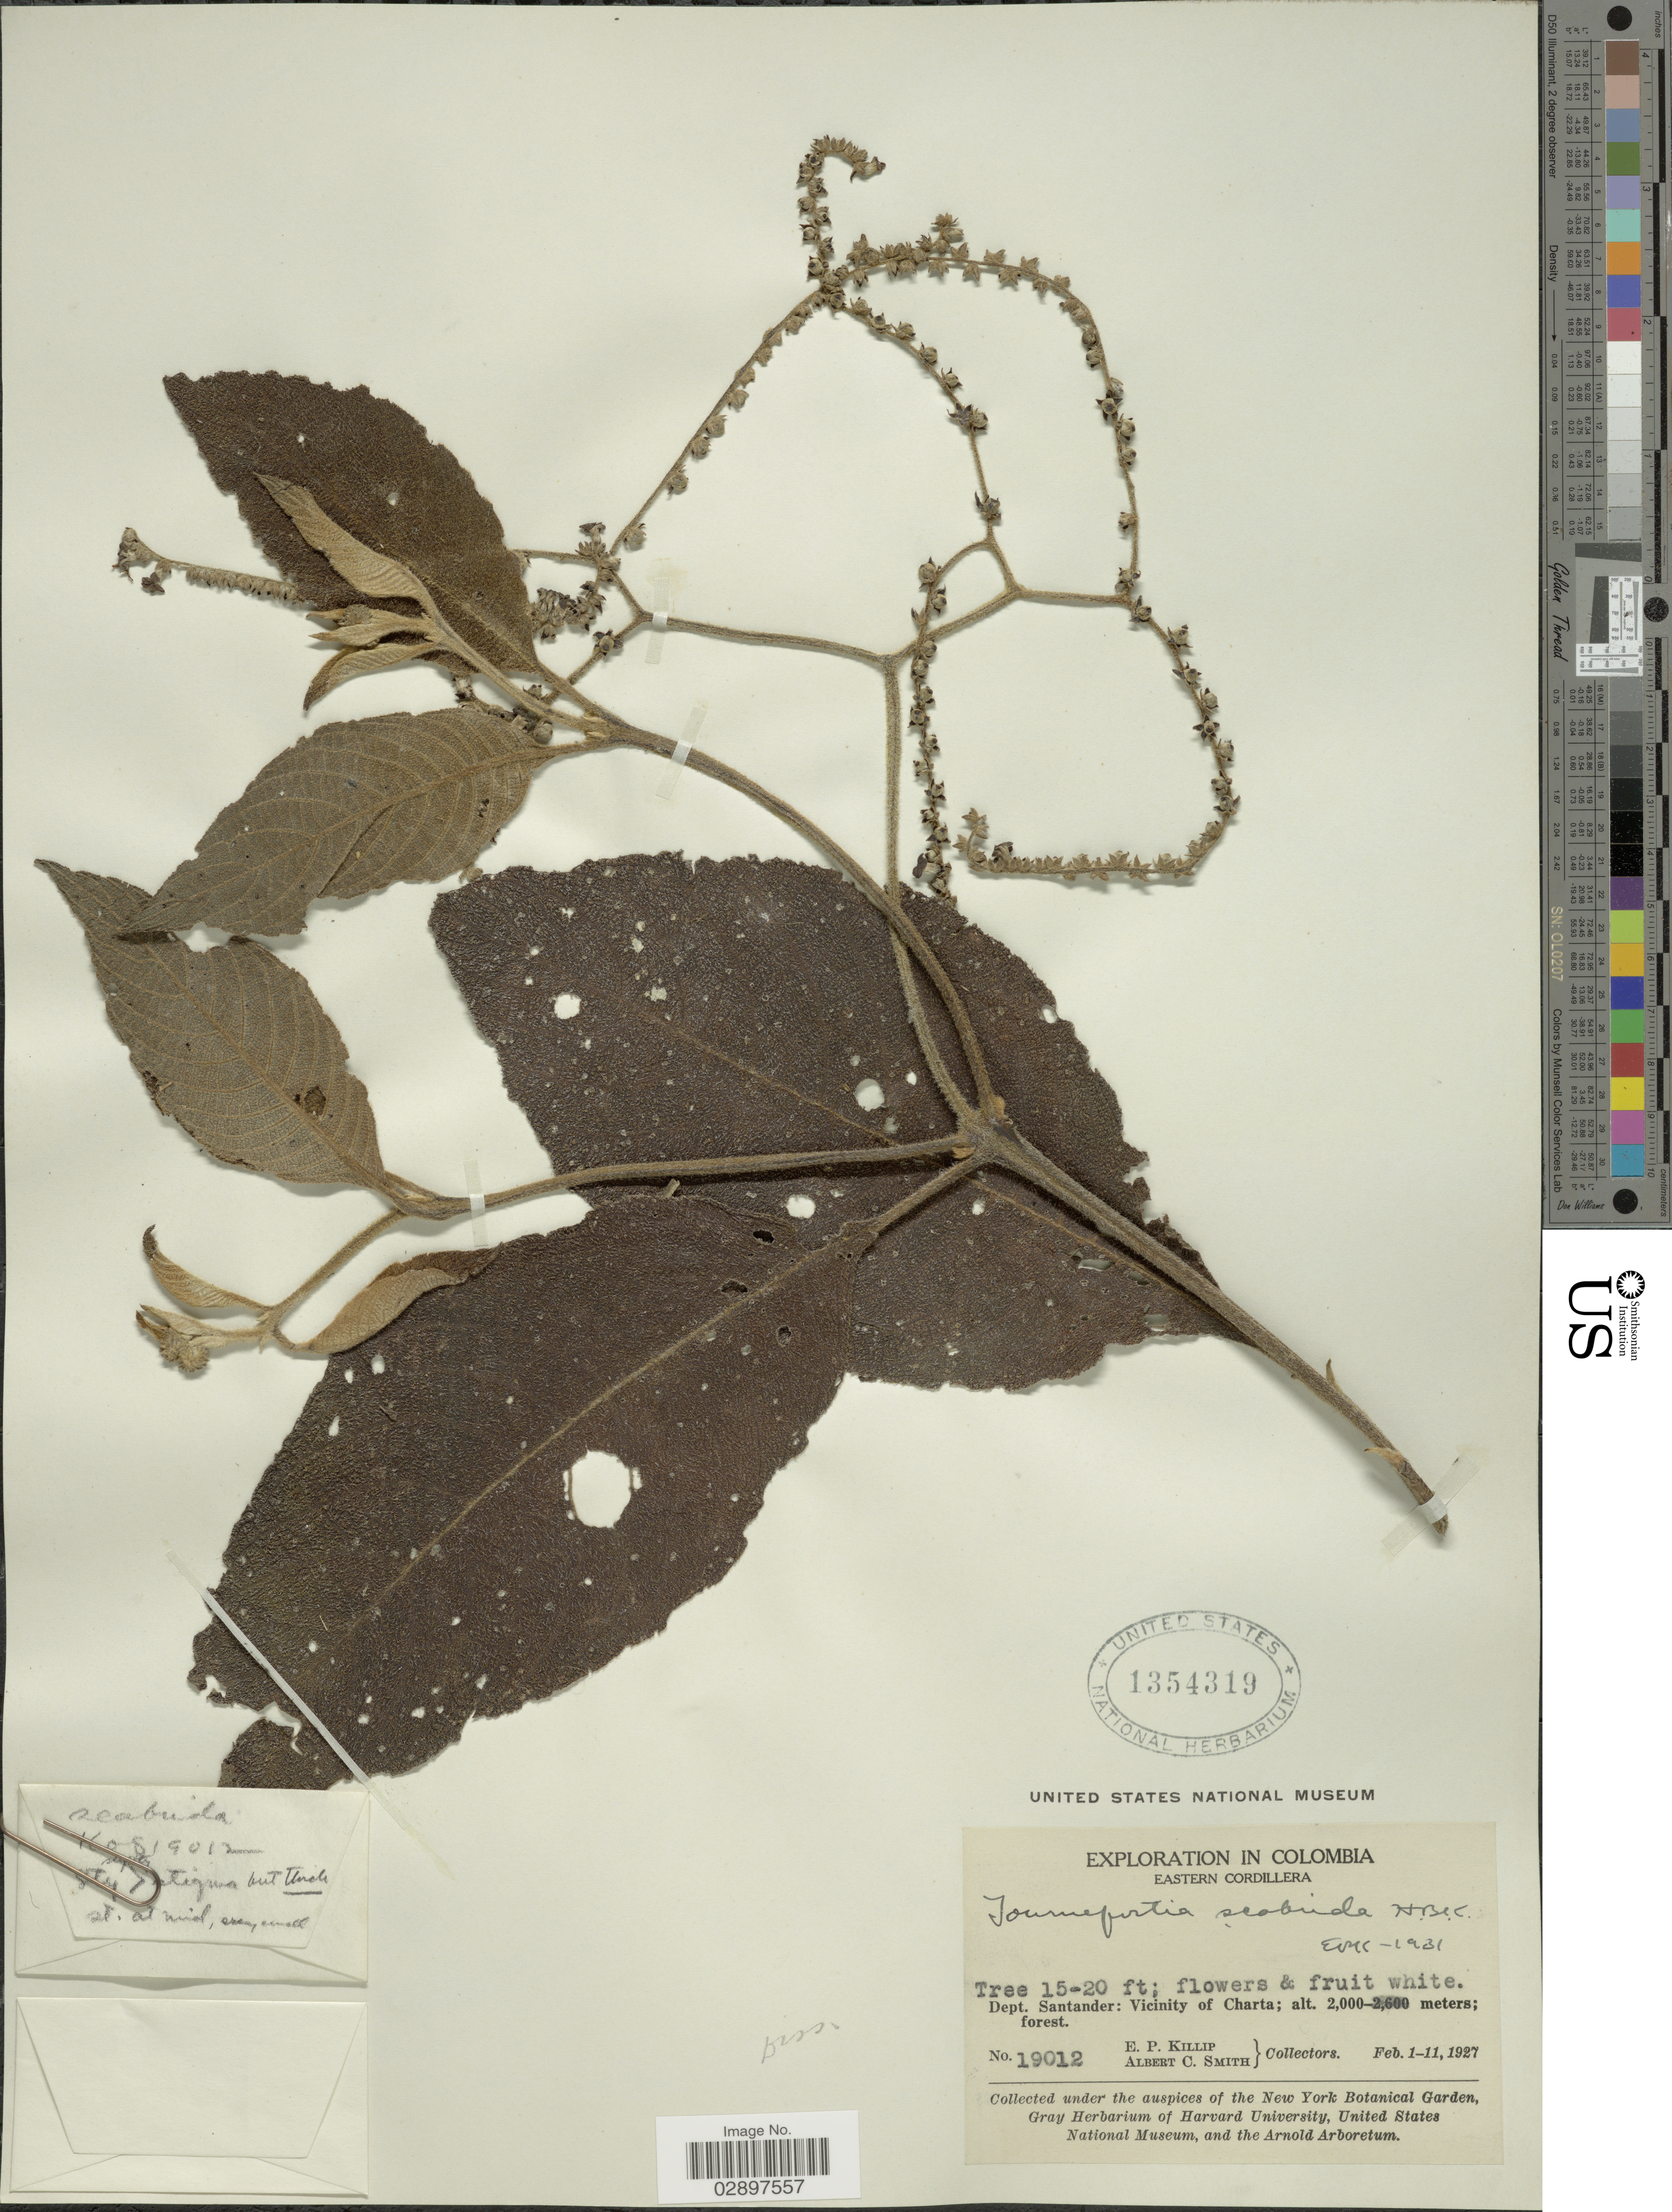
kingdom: Plantae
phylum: Tracheophyta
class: Magnoliopsida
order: Boraginales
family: Heliotropiaceae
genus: Tournefortia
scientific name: Tournefortia scabrida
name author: Kunth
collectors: E. P. Killip & A. C. Smith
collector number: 19012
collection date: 1927-02-01/1927-02-11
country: Colombia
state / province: Santander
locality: Eastern Cordillera. Dept. Santander: Vicinity of Charta.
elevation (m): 2000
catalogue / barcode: US 1354319